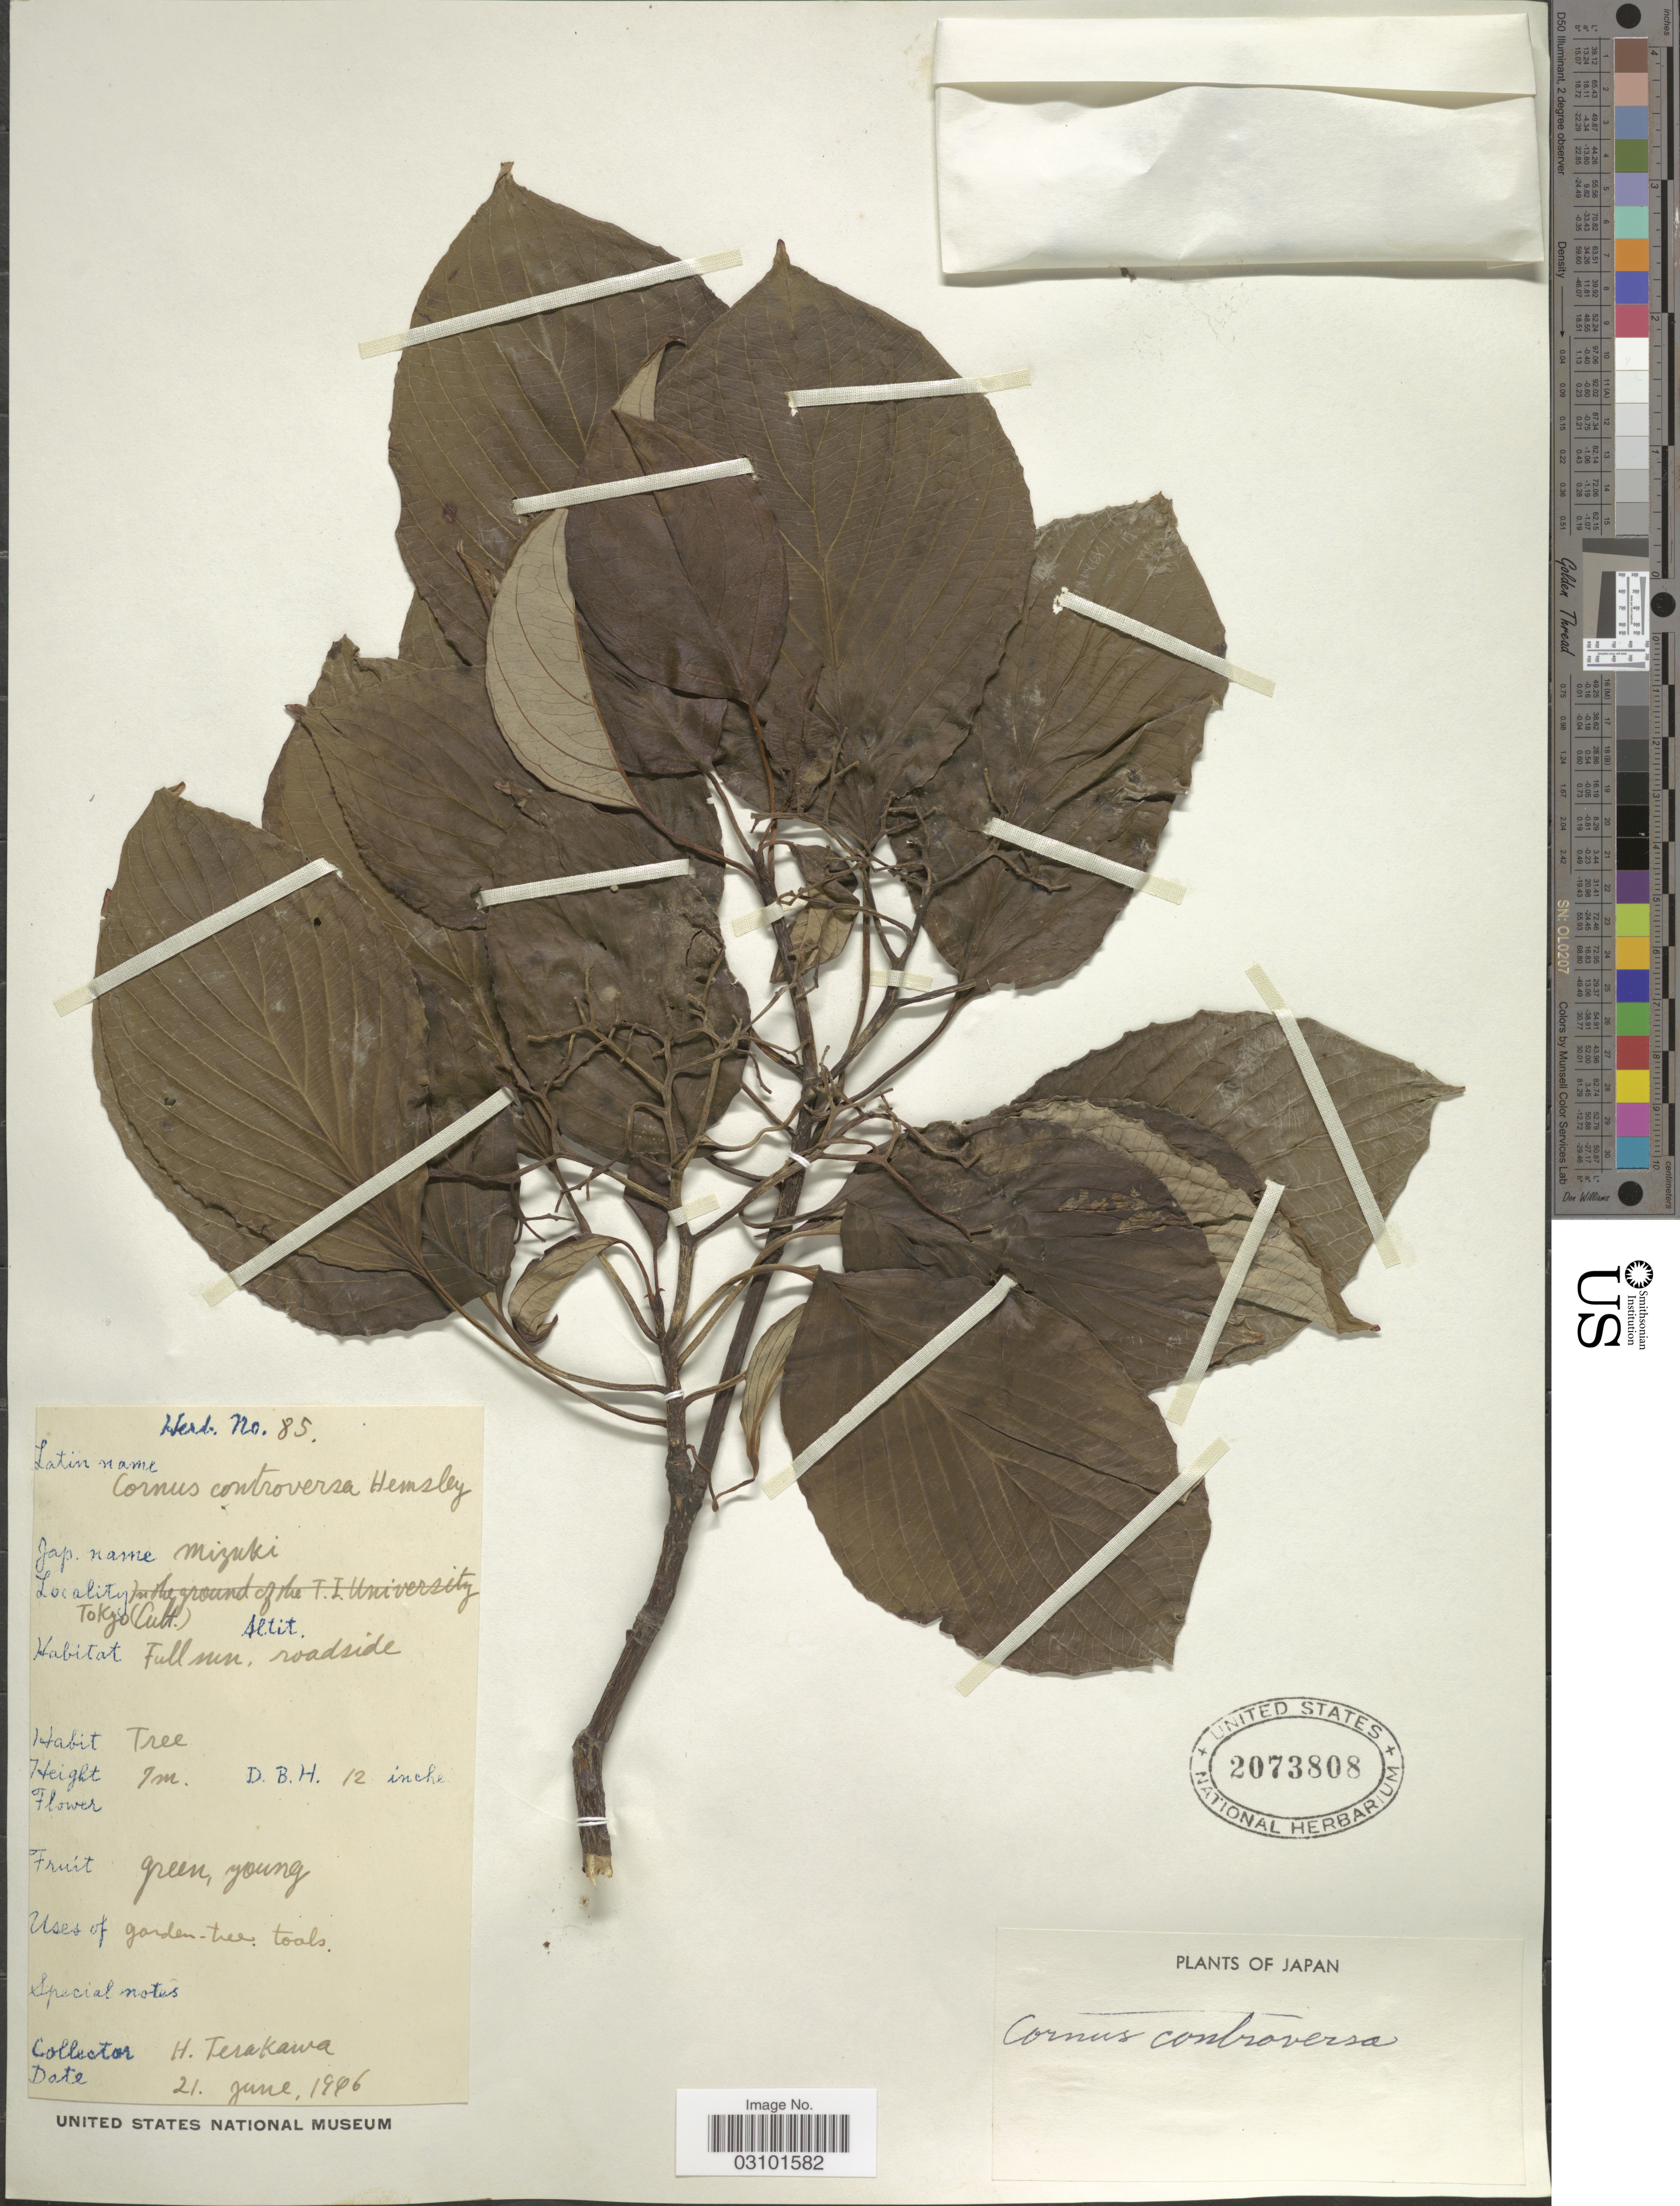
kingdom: Plantae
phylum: Tracheophyta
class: Magnoliopsida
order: Cornales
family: Cornaceae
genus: Cornus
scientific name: Cornus controversa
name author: Hemsl.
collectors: H. Terakawa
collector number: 85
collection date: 1946-06-21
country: Japan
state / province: Tokyo, Federal City of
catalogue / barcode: US 2073808